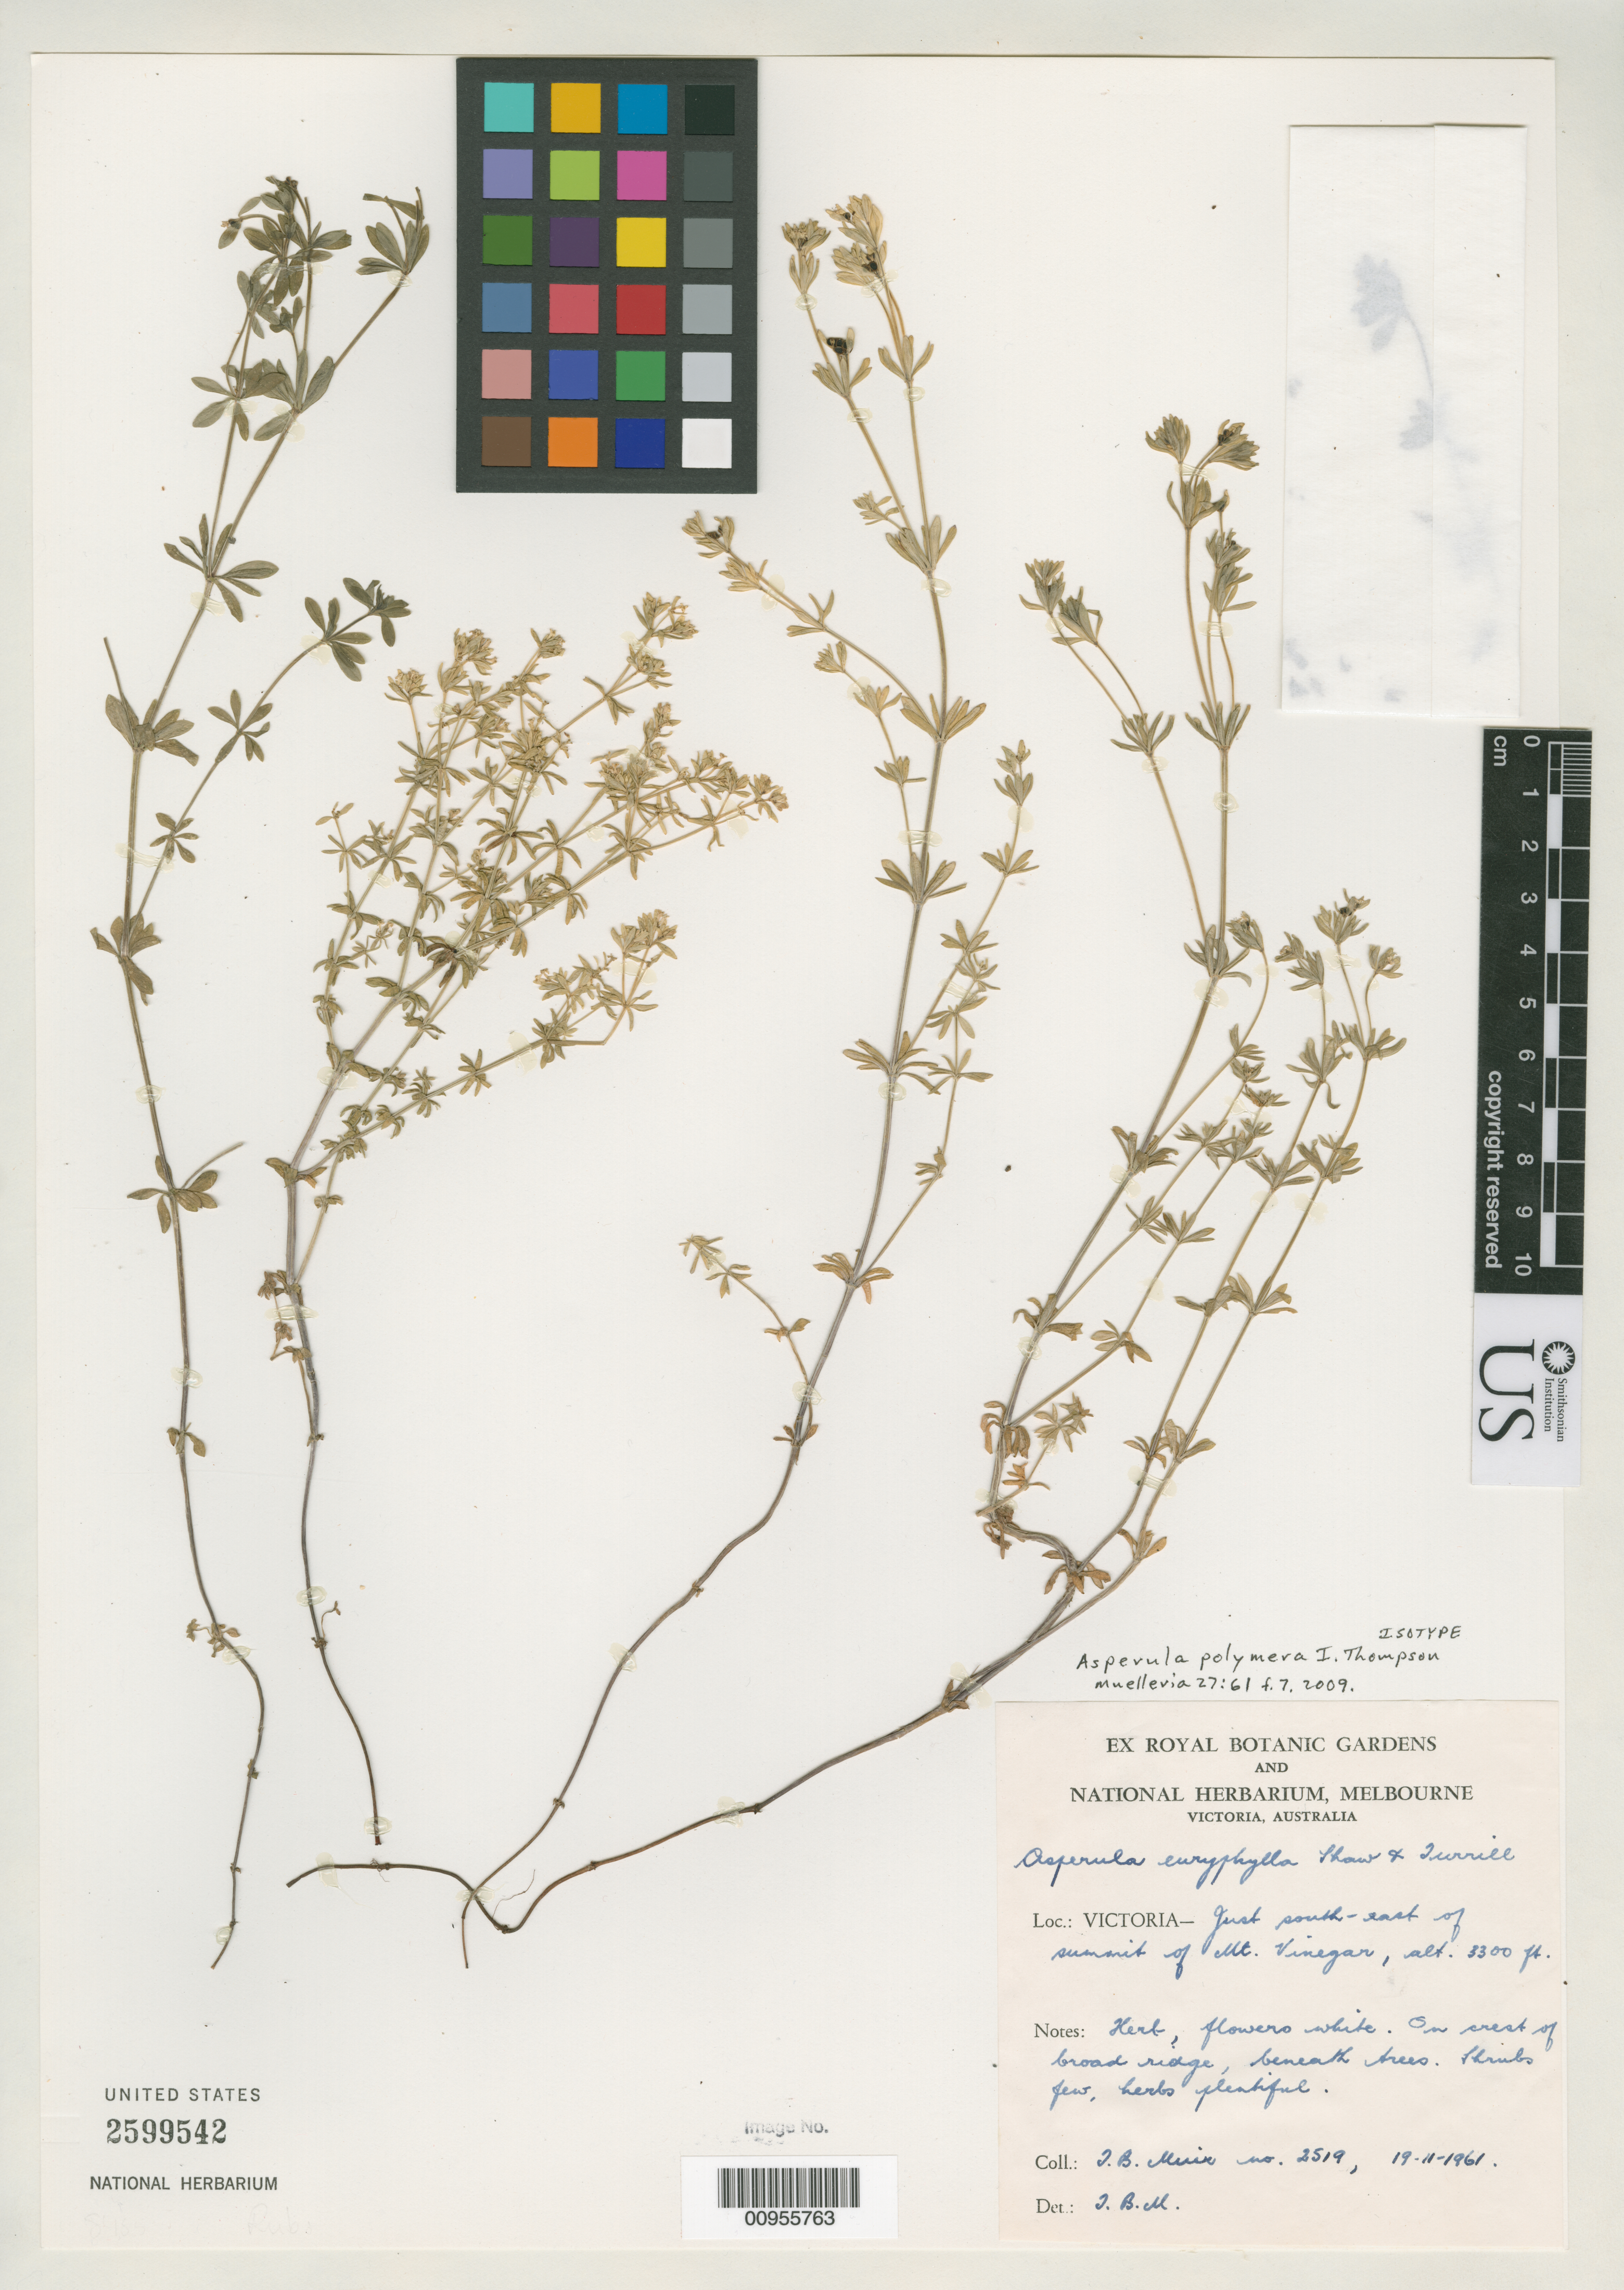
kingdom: Plantae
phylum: Tracheophyta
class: Magnoliopsida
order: Gentianales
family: Rubiaceae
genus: Asperula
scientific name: Asperula polymera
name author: I. Thomps.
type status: Isotype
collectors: T. Muir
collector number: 2519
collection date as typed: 19 Nov 1961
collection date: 1961-11-19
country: Australia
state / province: Victoria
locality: Victoria, just south-east of summit of Mt. Vinegar.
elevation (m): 1006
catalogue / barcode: US 2599542